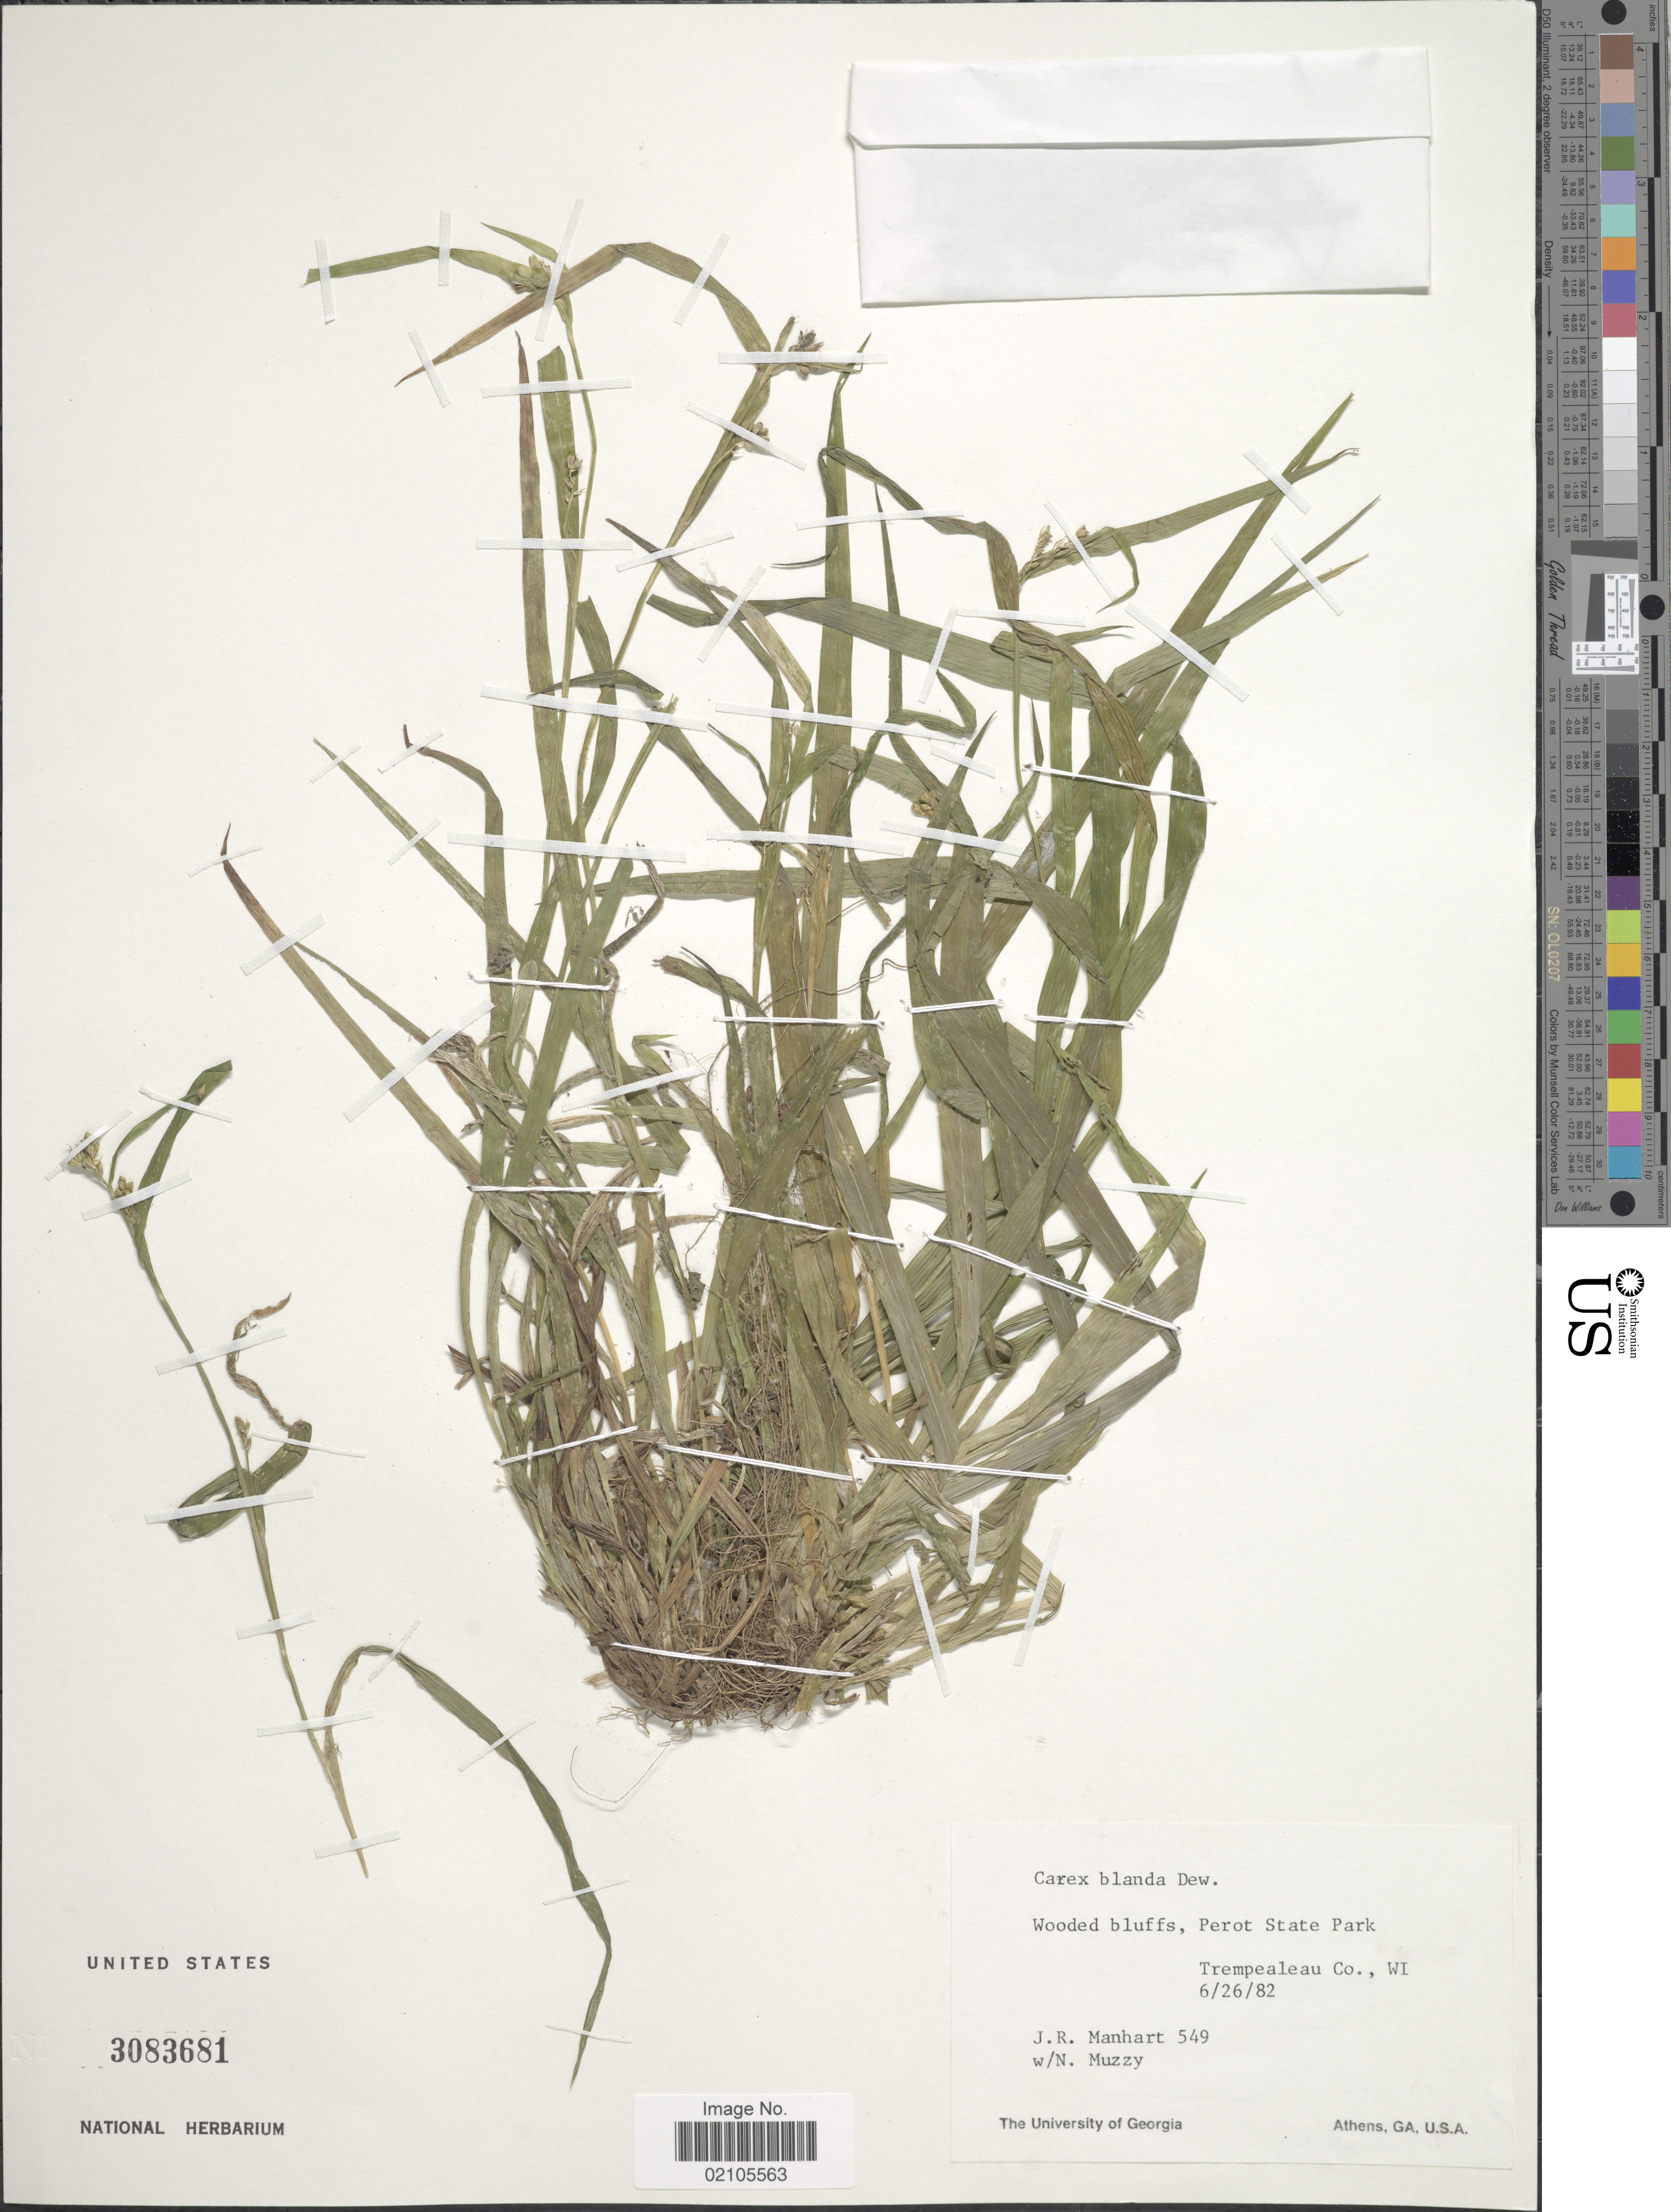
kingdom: Plantae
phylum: Tracheophyta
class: Liliopsida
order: Poales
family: Cyperaceae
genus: Carex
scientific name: Carex blanda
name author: Dewey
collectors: J. Manhart & N. Muzzy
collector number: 549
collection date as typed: Transcribed d/m/y: 26/6/82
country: United States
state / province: Wisconsin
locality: Wooded bluffs, Perot State Park, Trempealeau Co.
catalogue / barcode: US 3083681